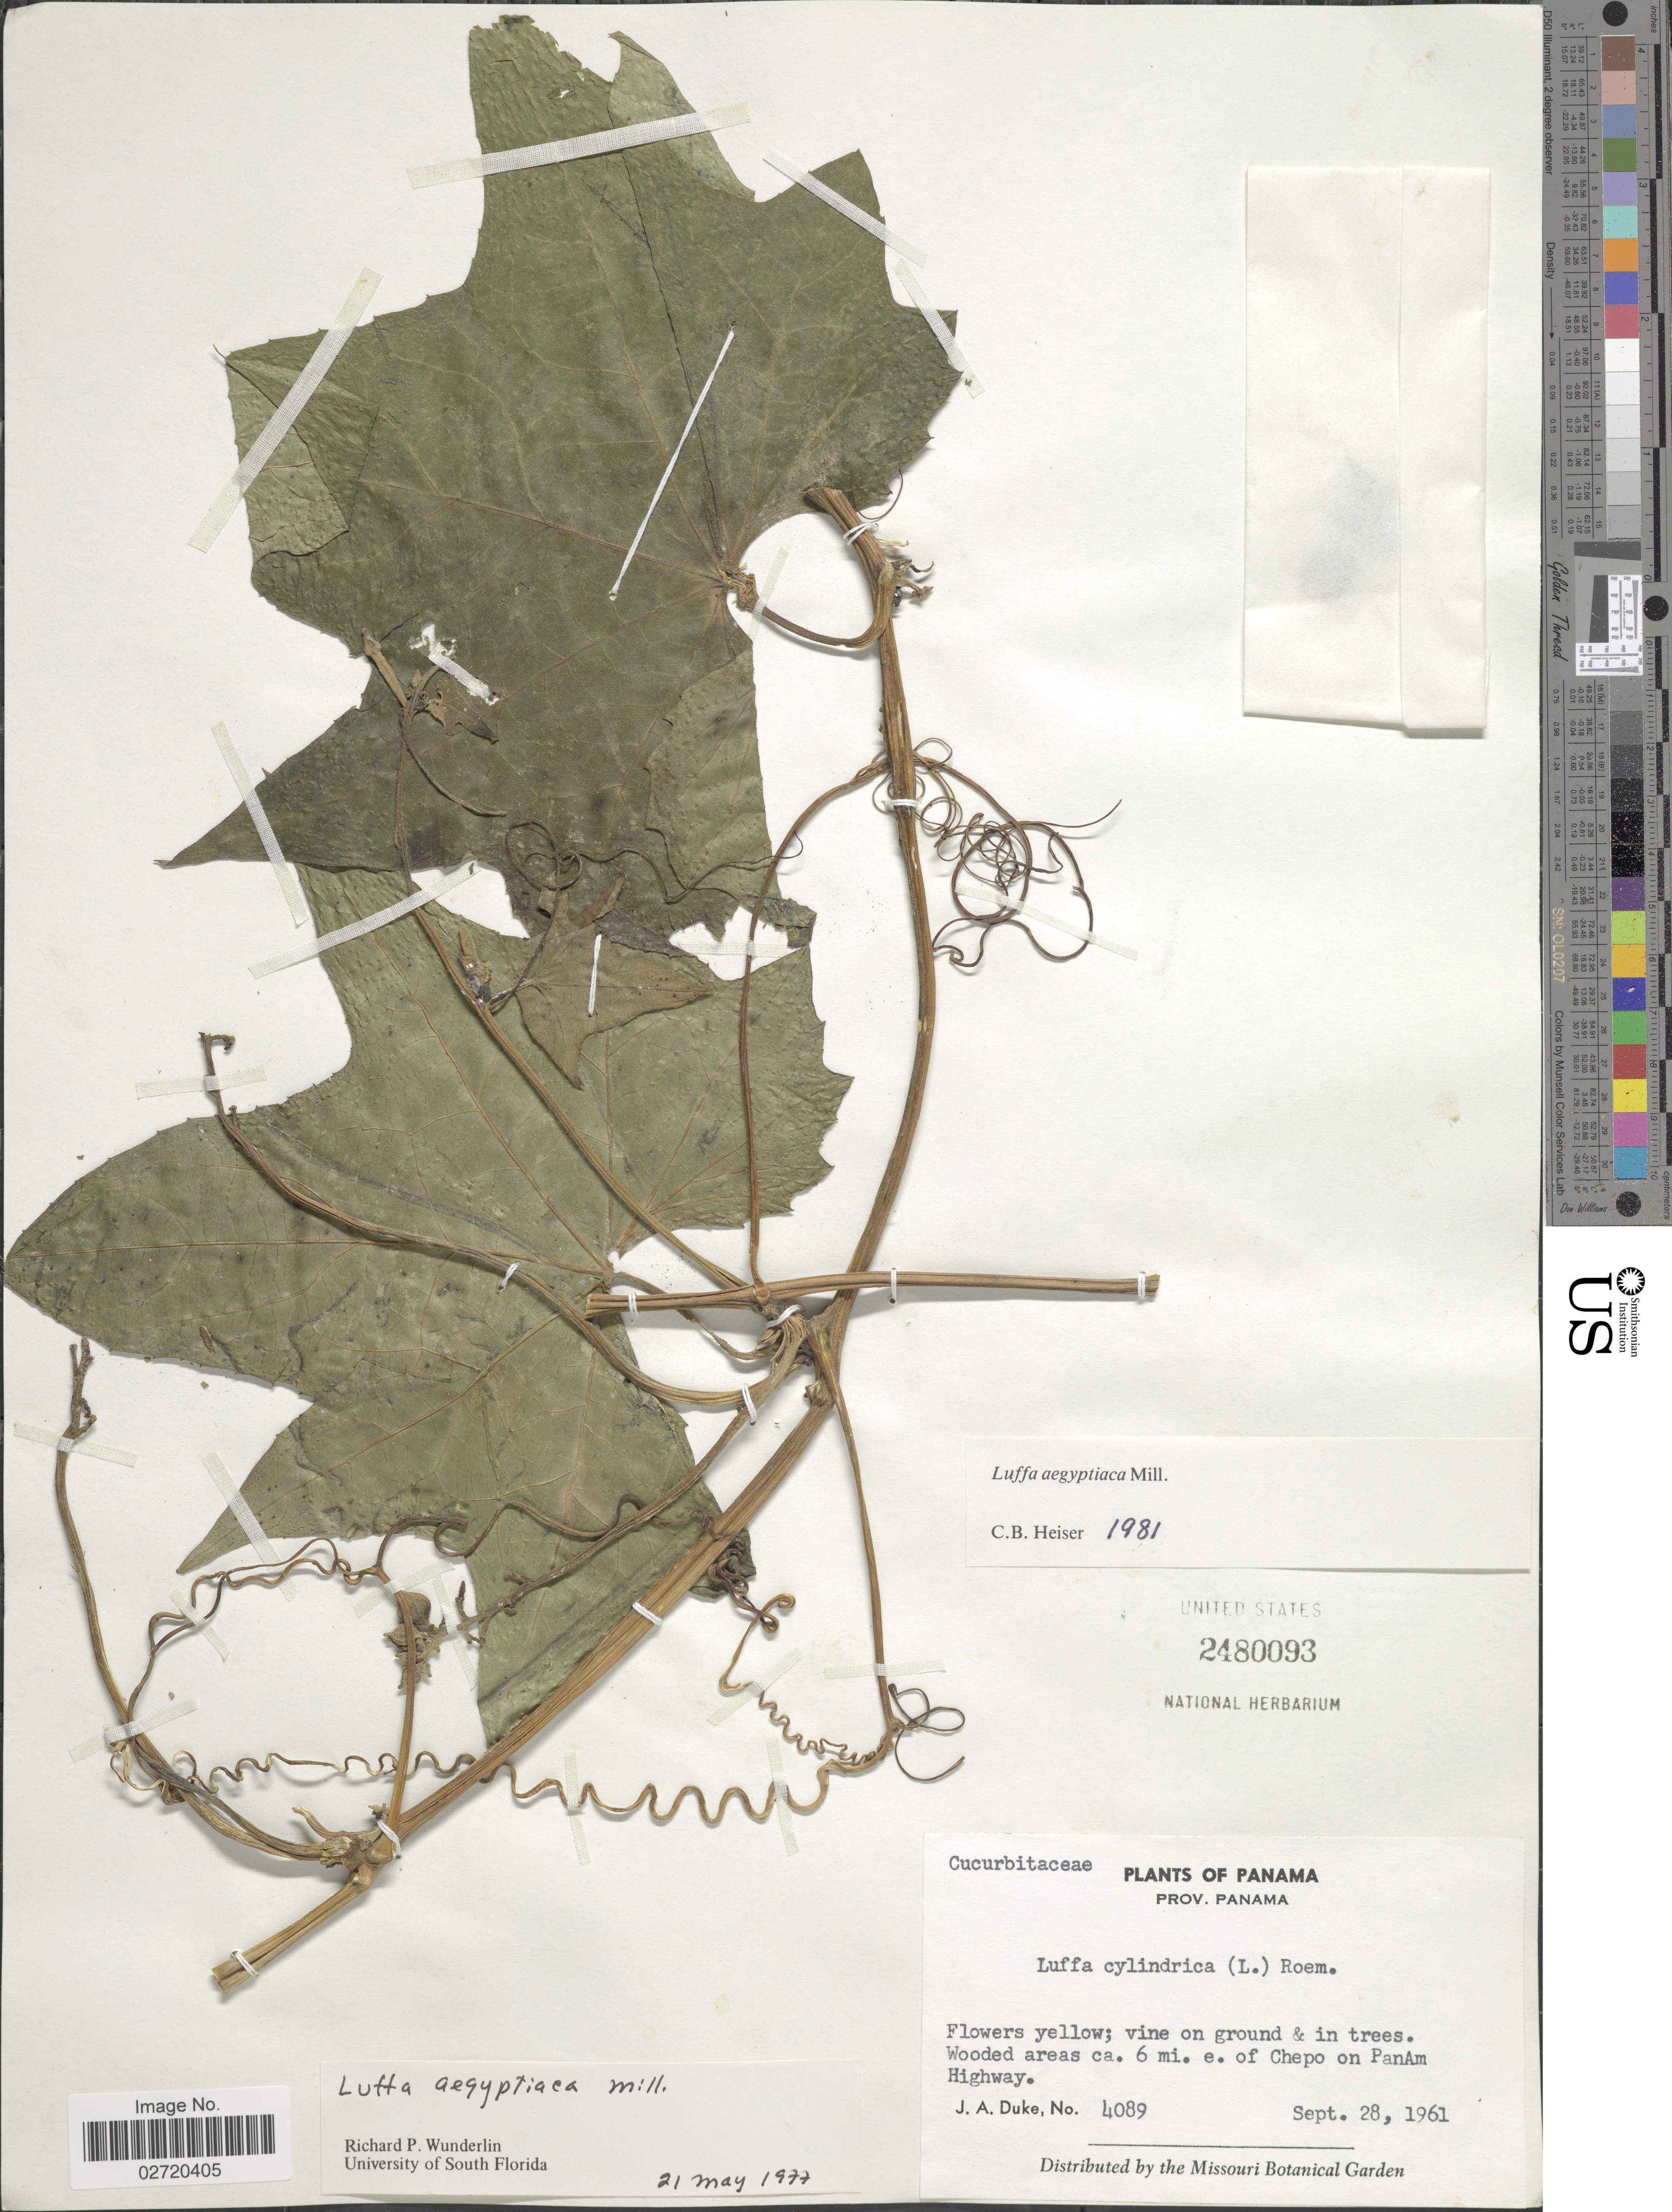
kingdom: Plantae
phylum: Tracheophyta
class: Magnoliopsida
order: Cucurbitales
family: Cucurbitaceae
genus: Luffa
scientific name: Luffa aegyptiaca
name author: Mill.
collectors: J. A. Duke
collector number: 4089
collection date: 1961-09-28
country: Panama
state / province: Panamá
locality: Prov. Panama, Wooded areas 6 mi. e. of Chepo on Panam Highway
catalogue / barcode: US 2480093